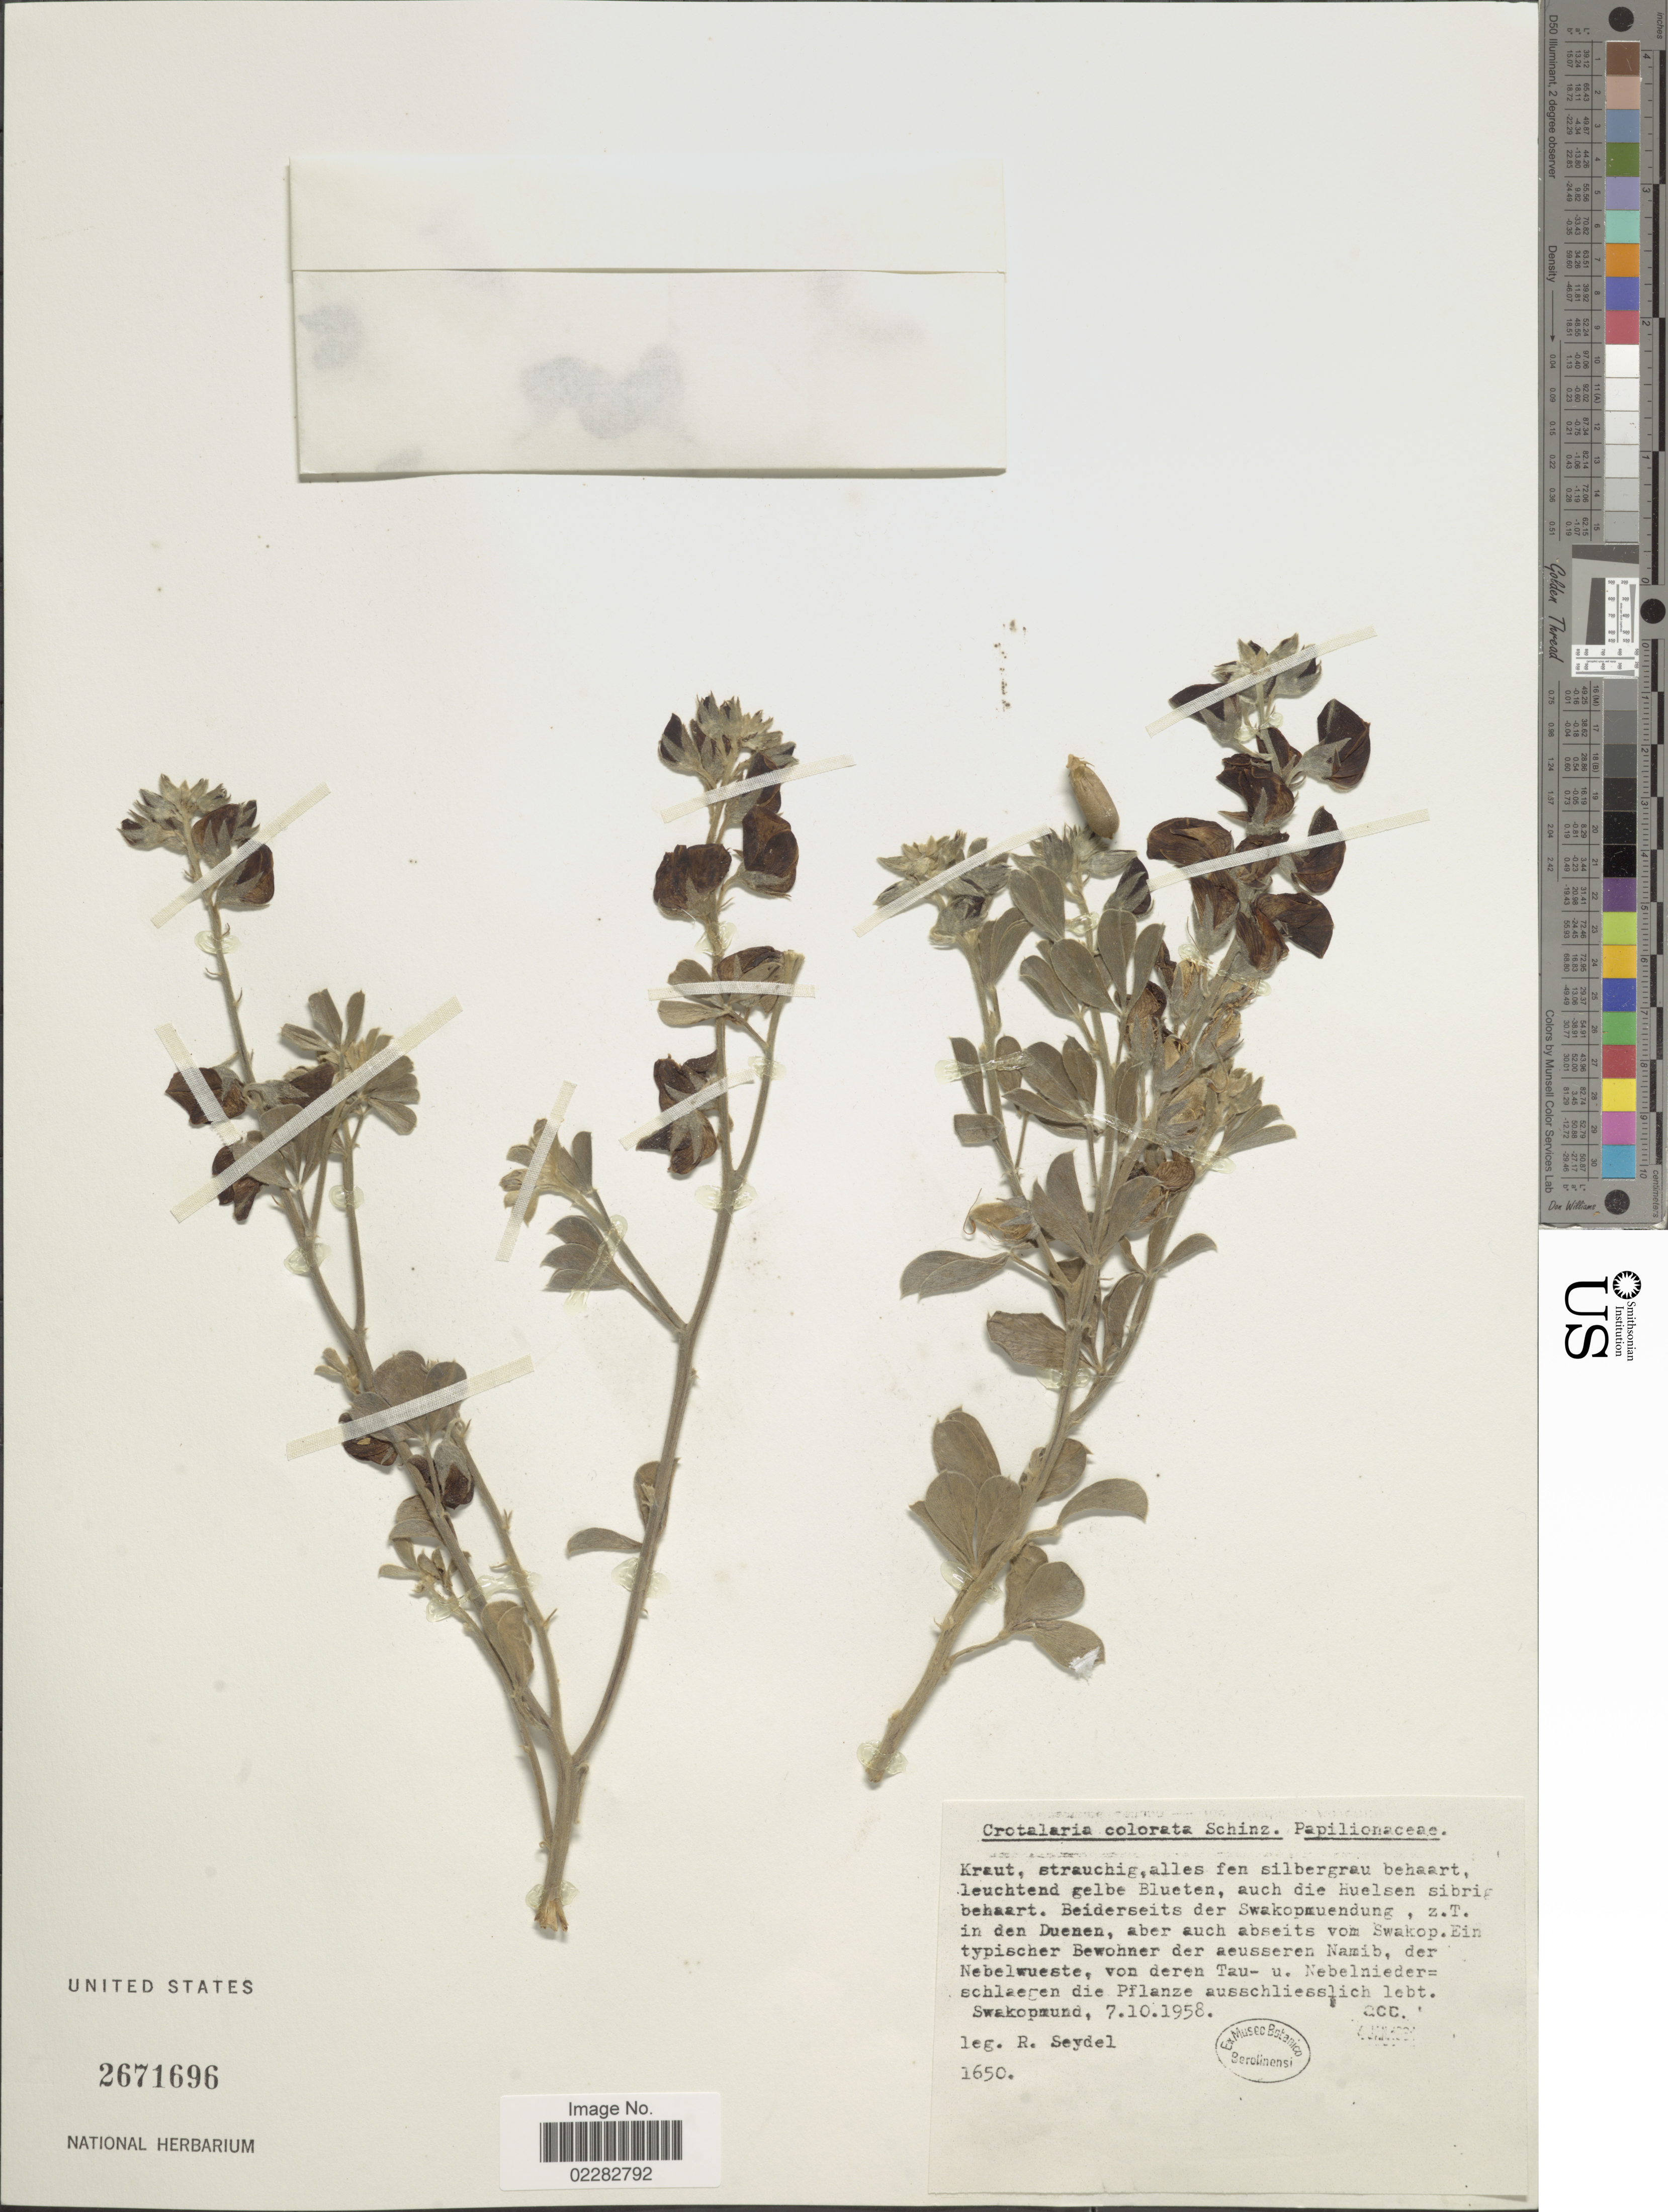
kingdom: Plantae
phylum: Tracheophyta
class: Magnoliopsida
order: Fabales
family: Fabaceae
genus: Crotalaria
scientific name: Crotalaria colorata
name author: Schinz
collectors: R. Seydel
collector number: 1650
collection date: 1958-10-07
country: Namibia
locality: Kraut, Swakopmund, Skawop. Namib, der Nebelwueste, von deren Tau-u. Nebelnieder schlaegen die Pflanze ausschliesslich lebt, Swakopmund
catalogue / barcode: US 2671696